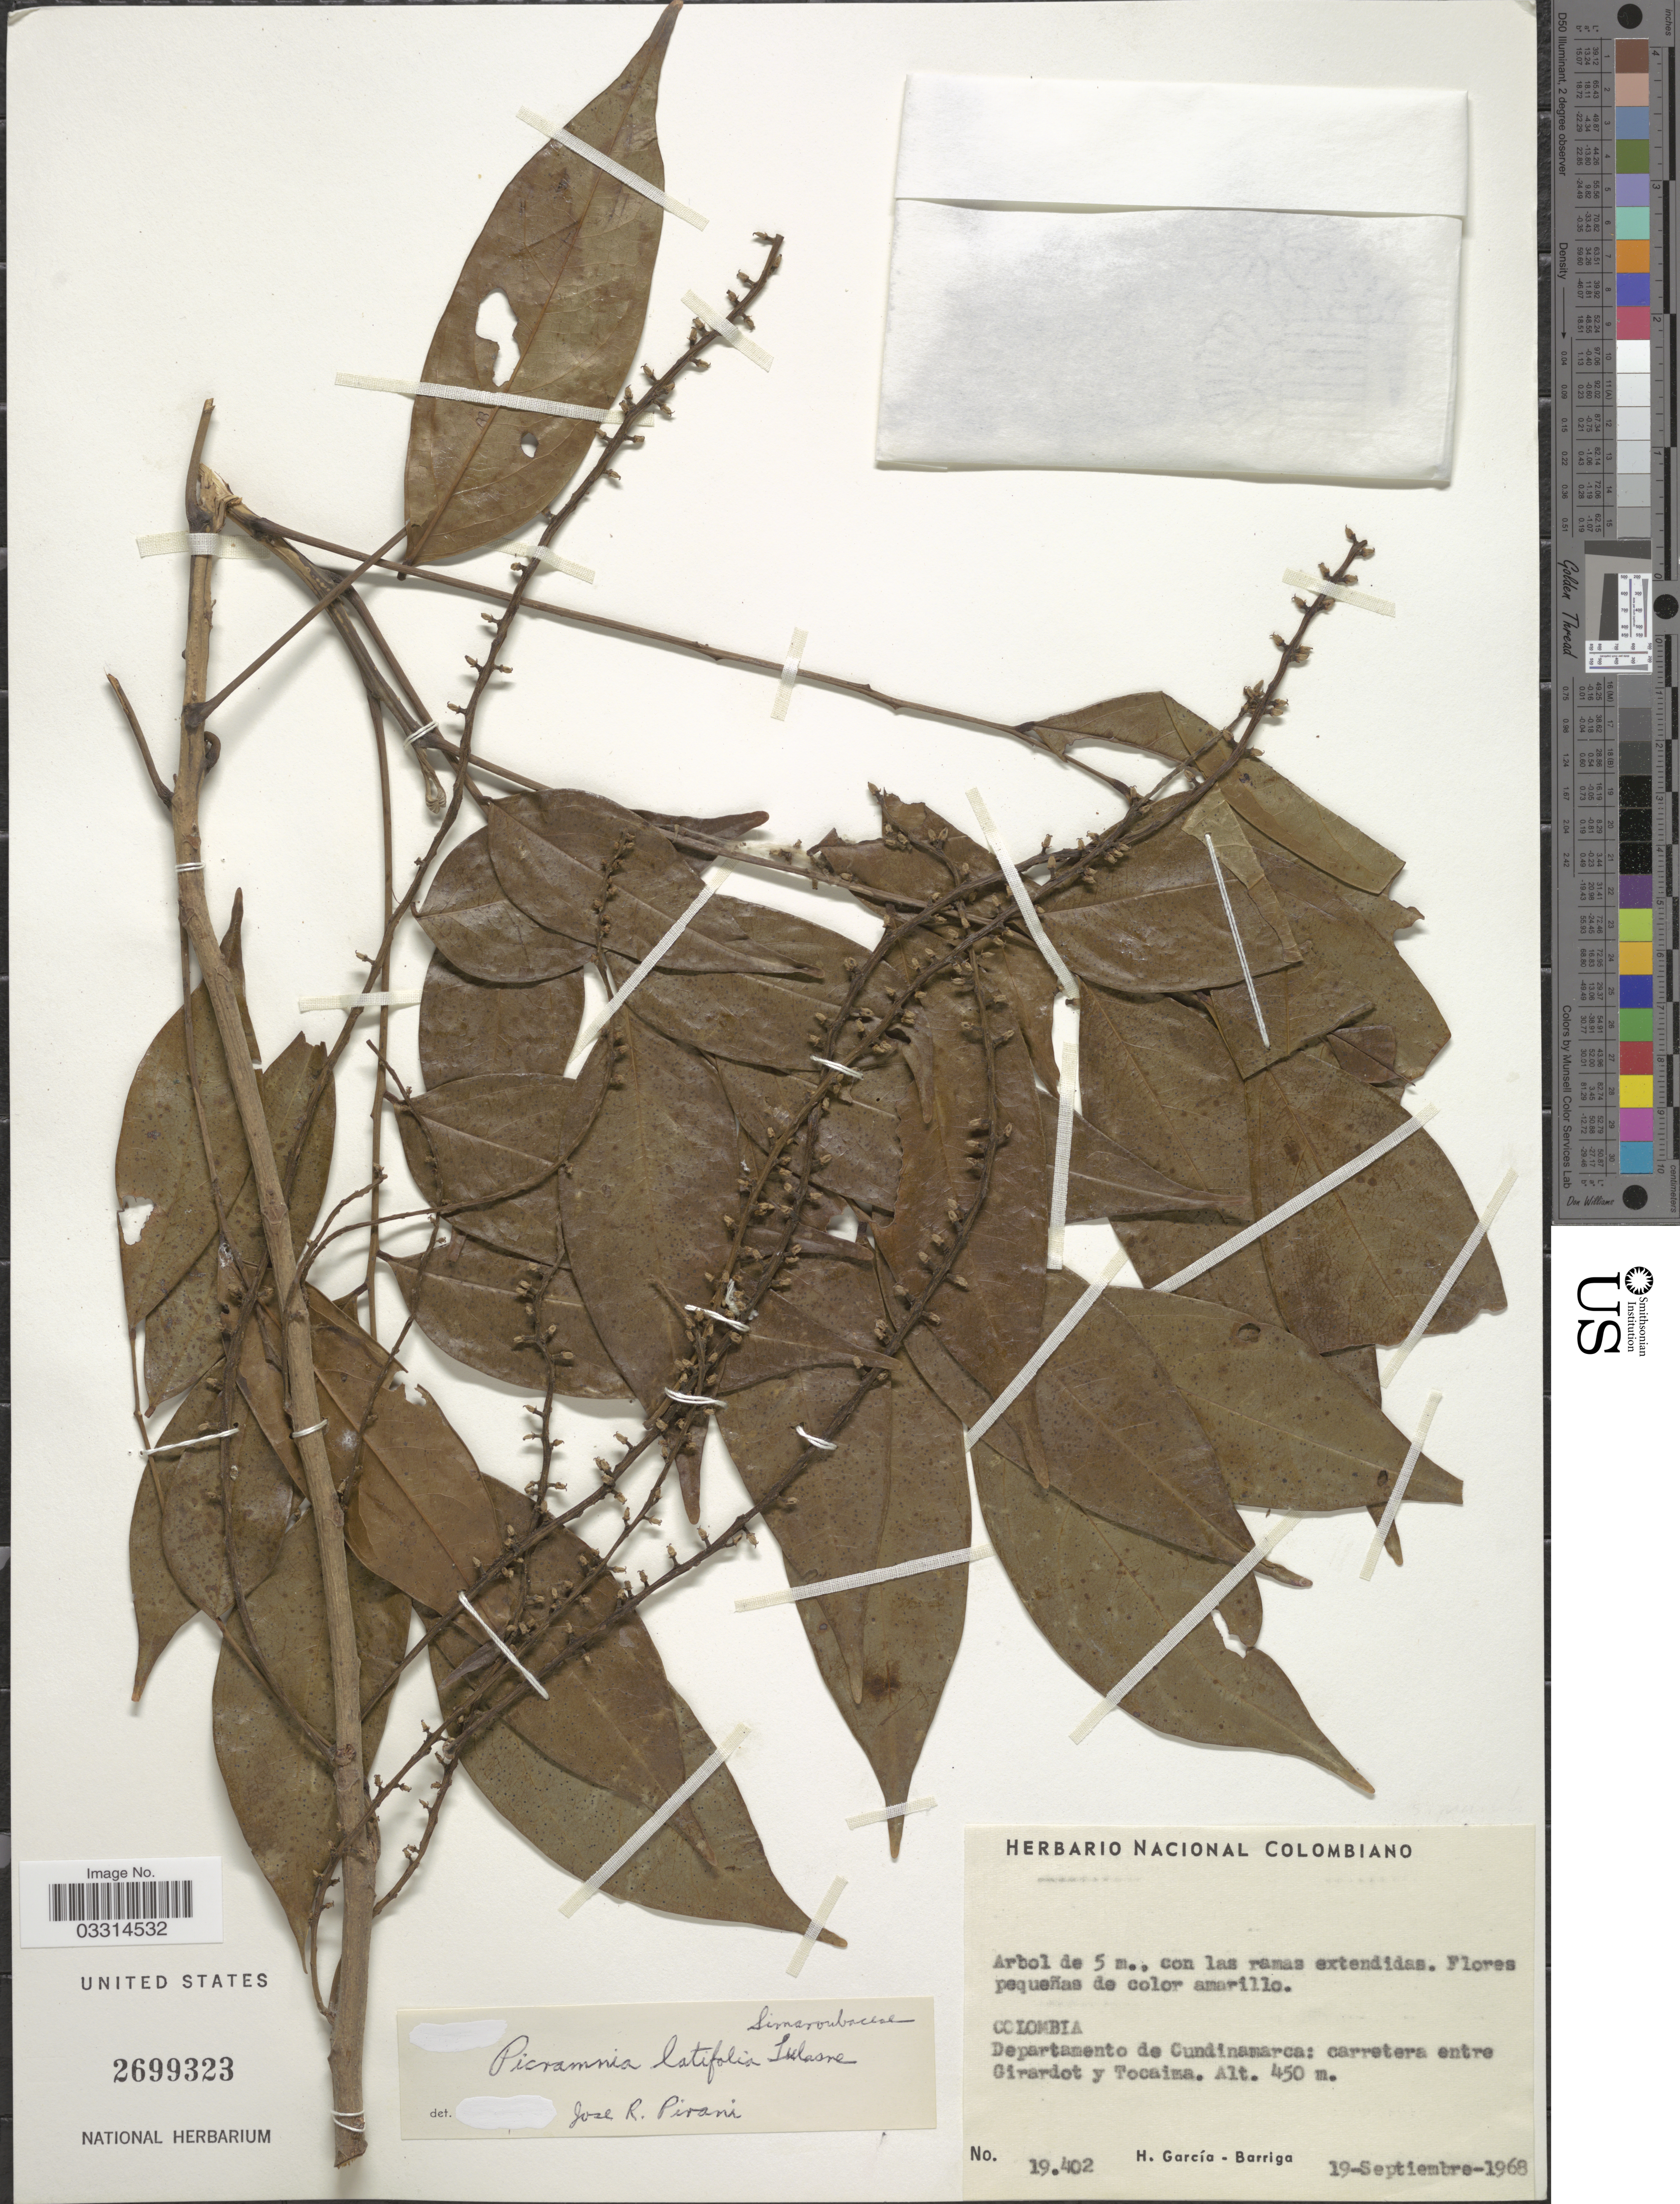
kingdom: Plantae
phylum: Tracheophyta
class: Magnoliopsida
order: Picramniales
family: Picramniaceae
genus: Picramnia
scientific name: Picramnia latifolia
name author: Tul.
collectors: H. García Barriga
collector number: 19402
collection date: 1968-09-19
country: Colombia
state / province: Cundinamarca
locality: Departamento de Cundinamarca: carretera entre Girardot y Tocaima.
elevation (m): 450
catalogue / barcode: US 2699323